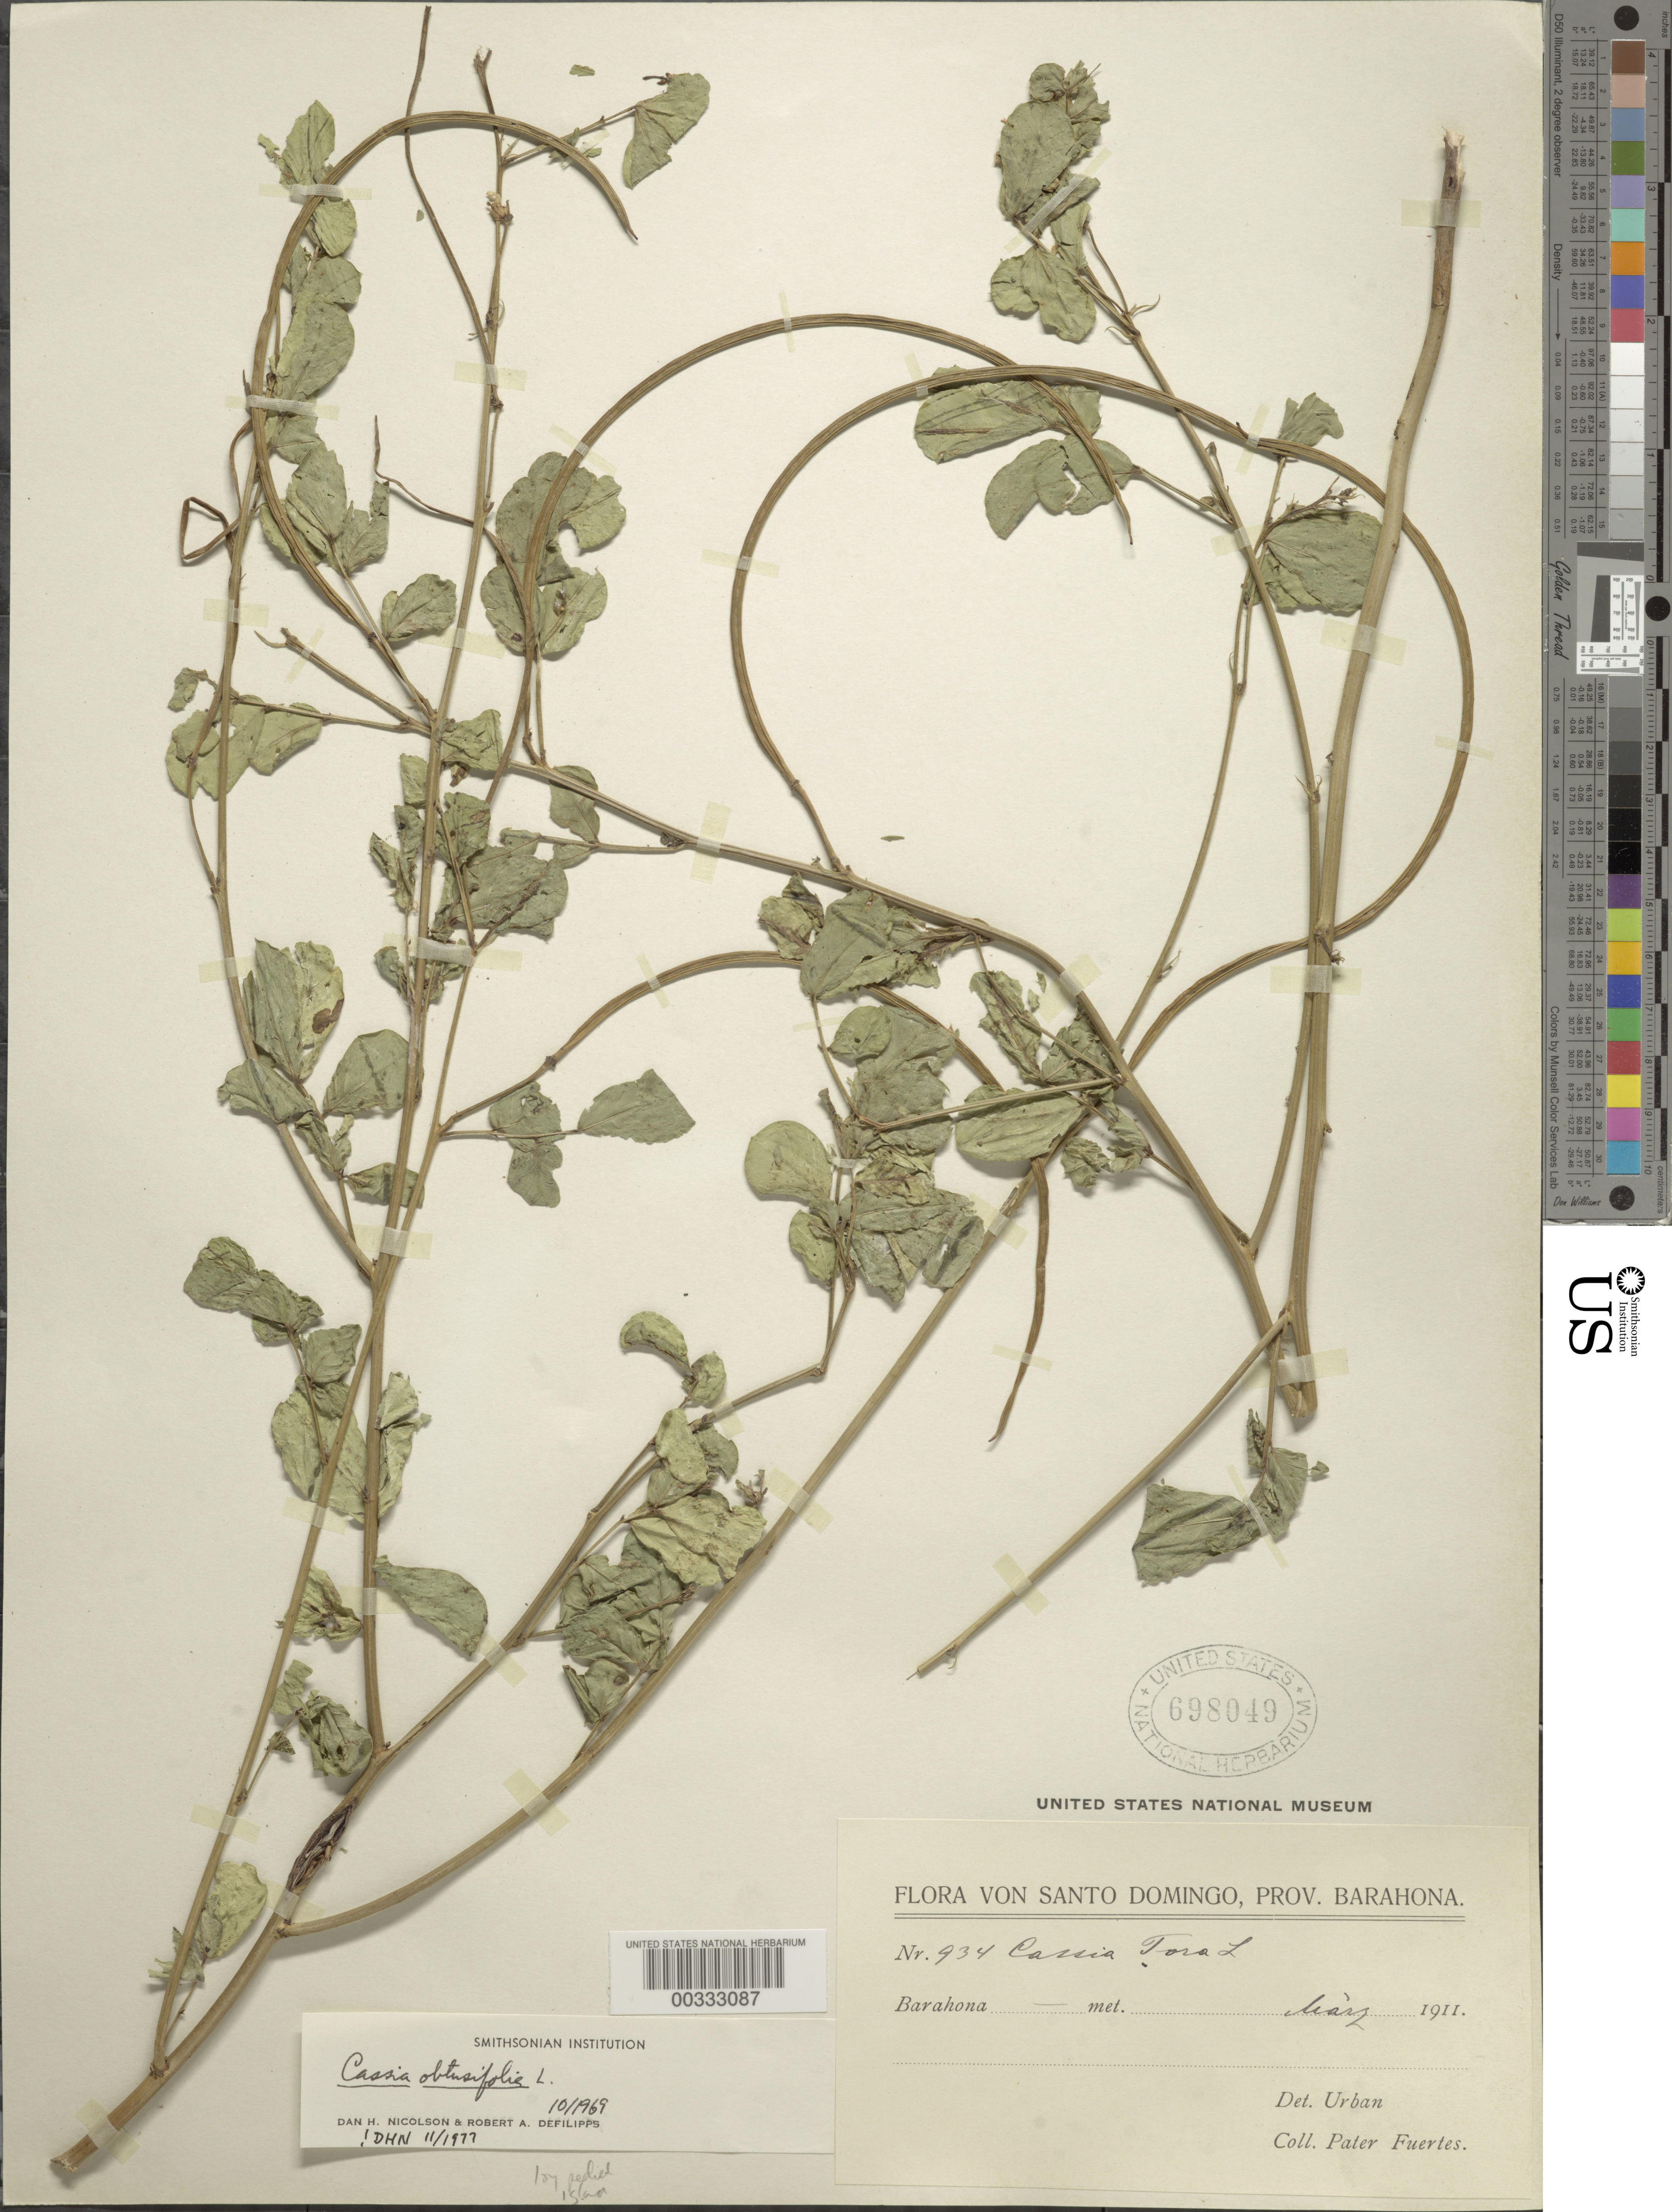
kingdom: Plantae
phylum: Tracheophyta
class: Magnoliopsida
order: Fabales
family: Fabaceae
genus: Senna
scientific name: Senna obtusifolia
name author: (L.) H.S. Irwin & Barneby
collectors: M. D. Fuertes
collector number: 934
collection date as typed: May 1911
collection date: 1911-05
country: Dominican Republic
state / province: Barahona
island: Hispaniola Island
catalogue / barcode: US 698049